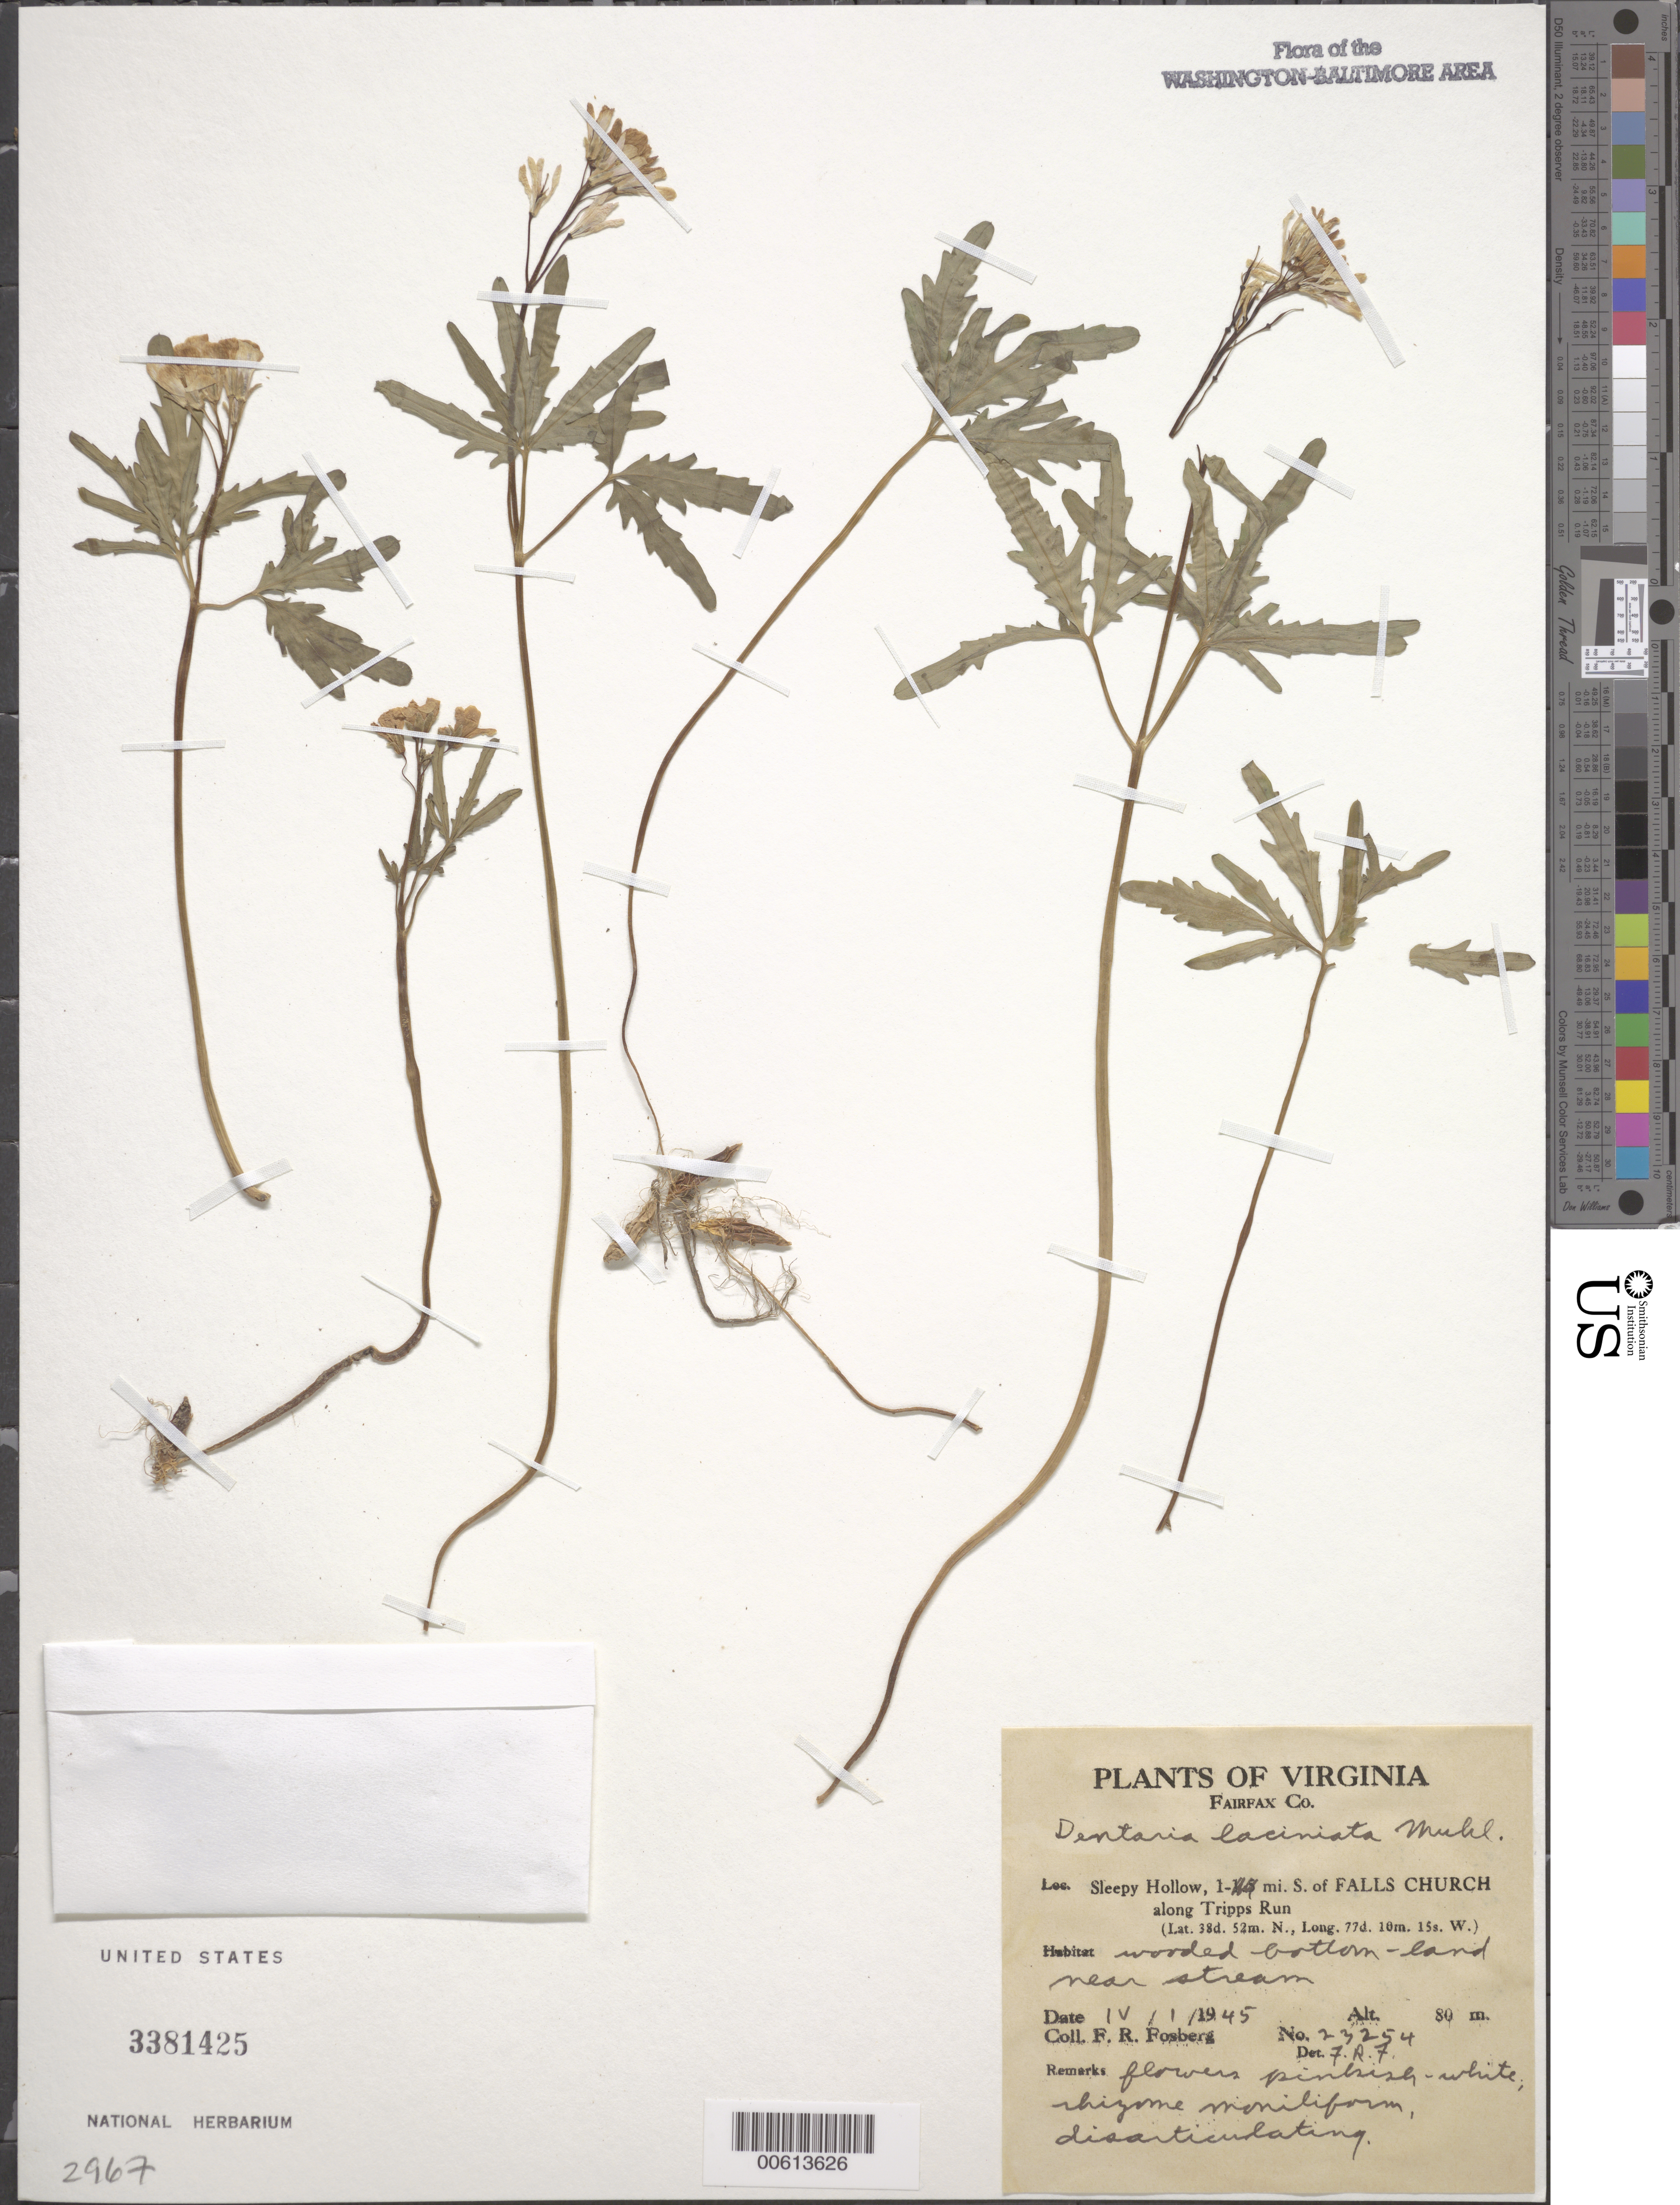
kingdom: Plantae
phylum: Tracheophyta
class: Magnoliopsida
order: Brassicales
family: Brassicaceae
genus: Cardamine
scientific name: Cardamine concatenata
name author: (Michx.) Sw.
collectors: F. R. Fosberg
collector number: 23254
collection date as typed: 01 Apr 1945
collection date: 1945-04-01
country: United States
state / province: Virginia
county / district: Fairfax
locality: Sleepy Hollow, S of Falls Church along Tripps Run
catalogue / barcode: US 3381425